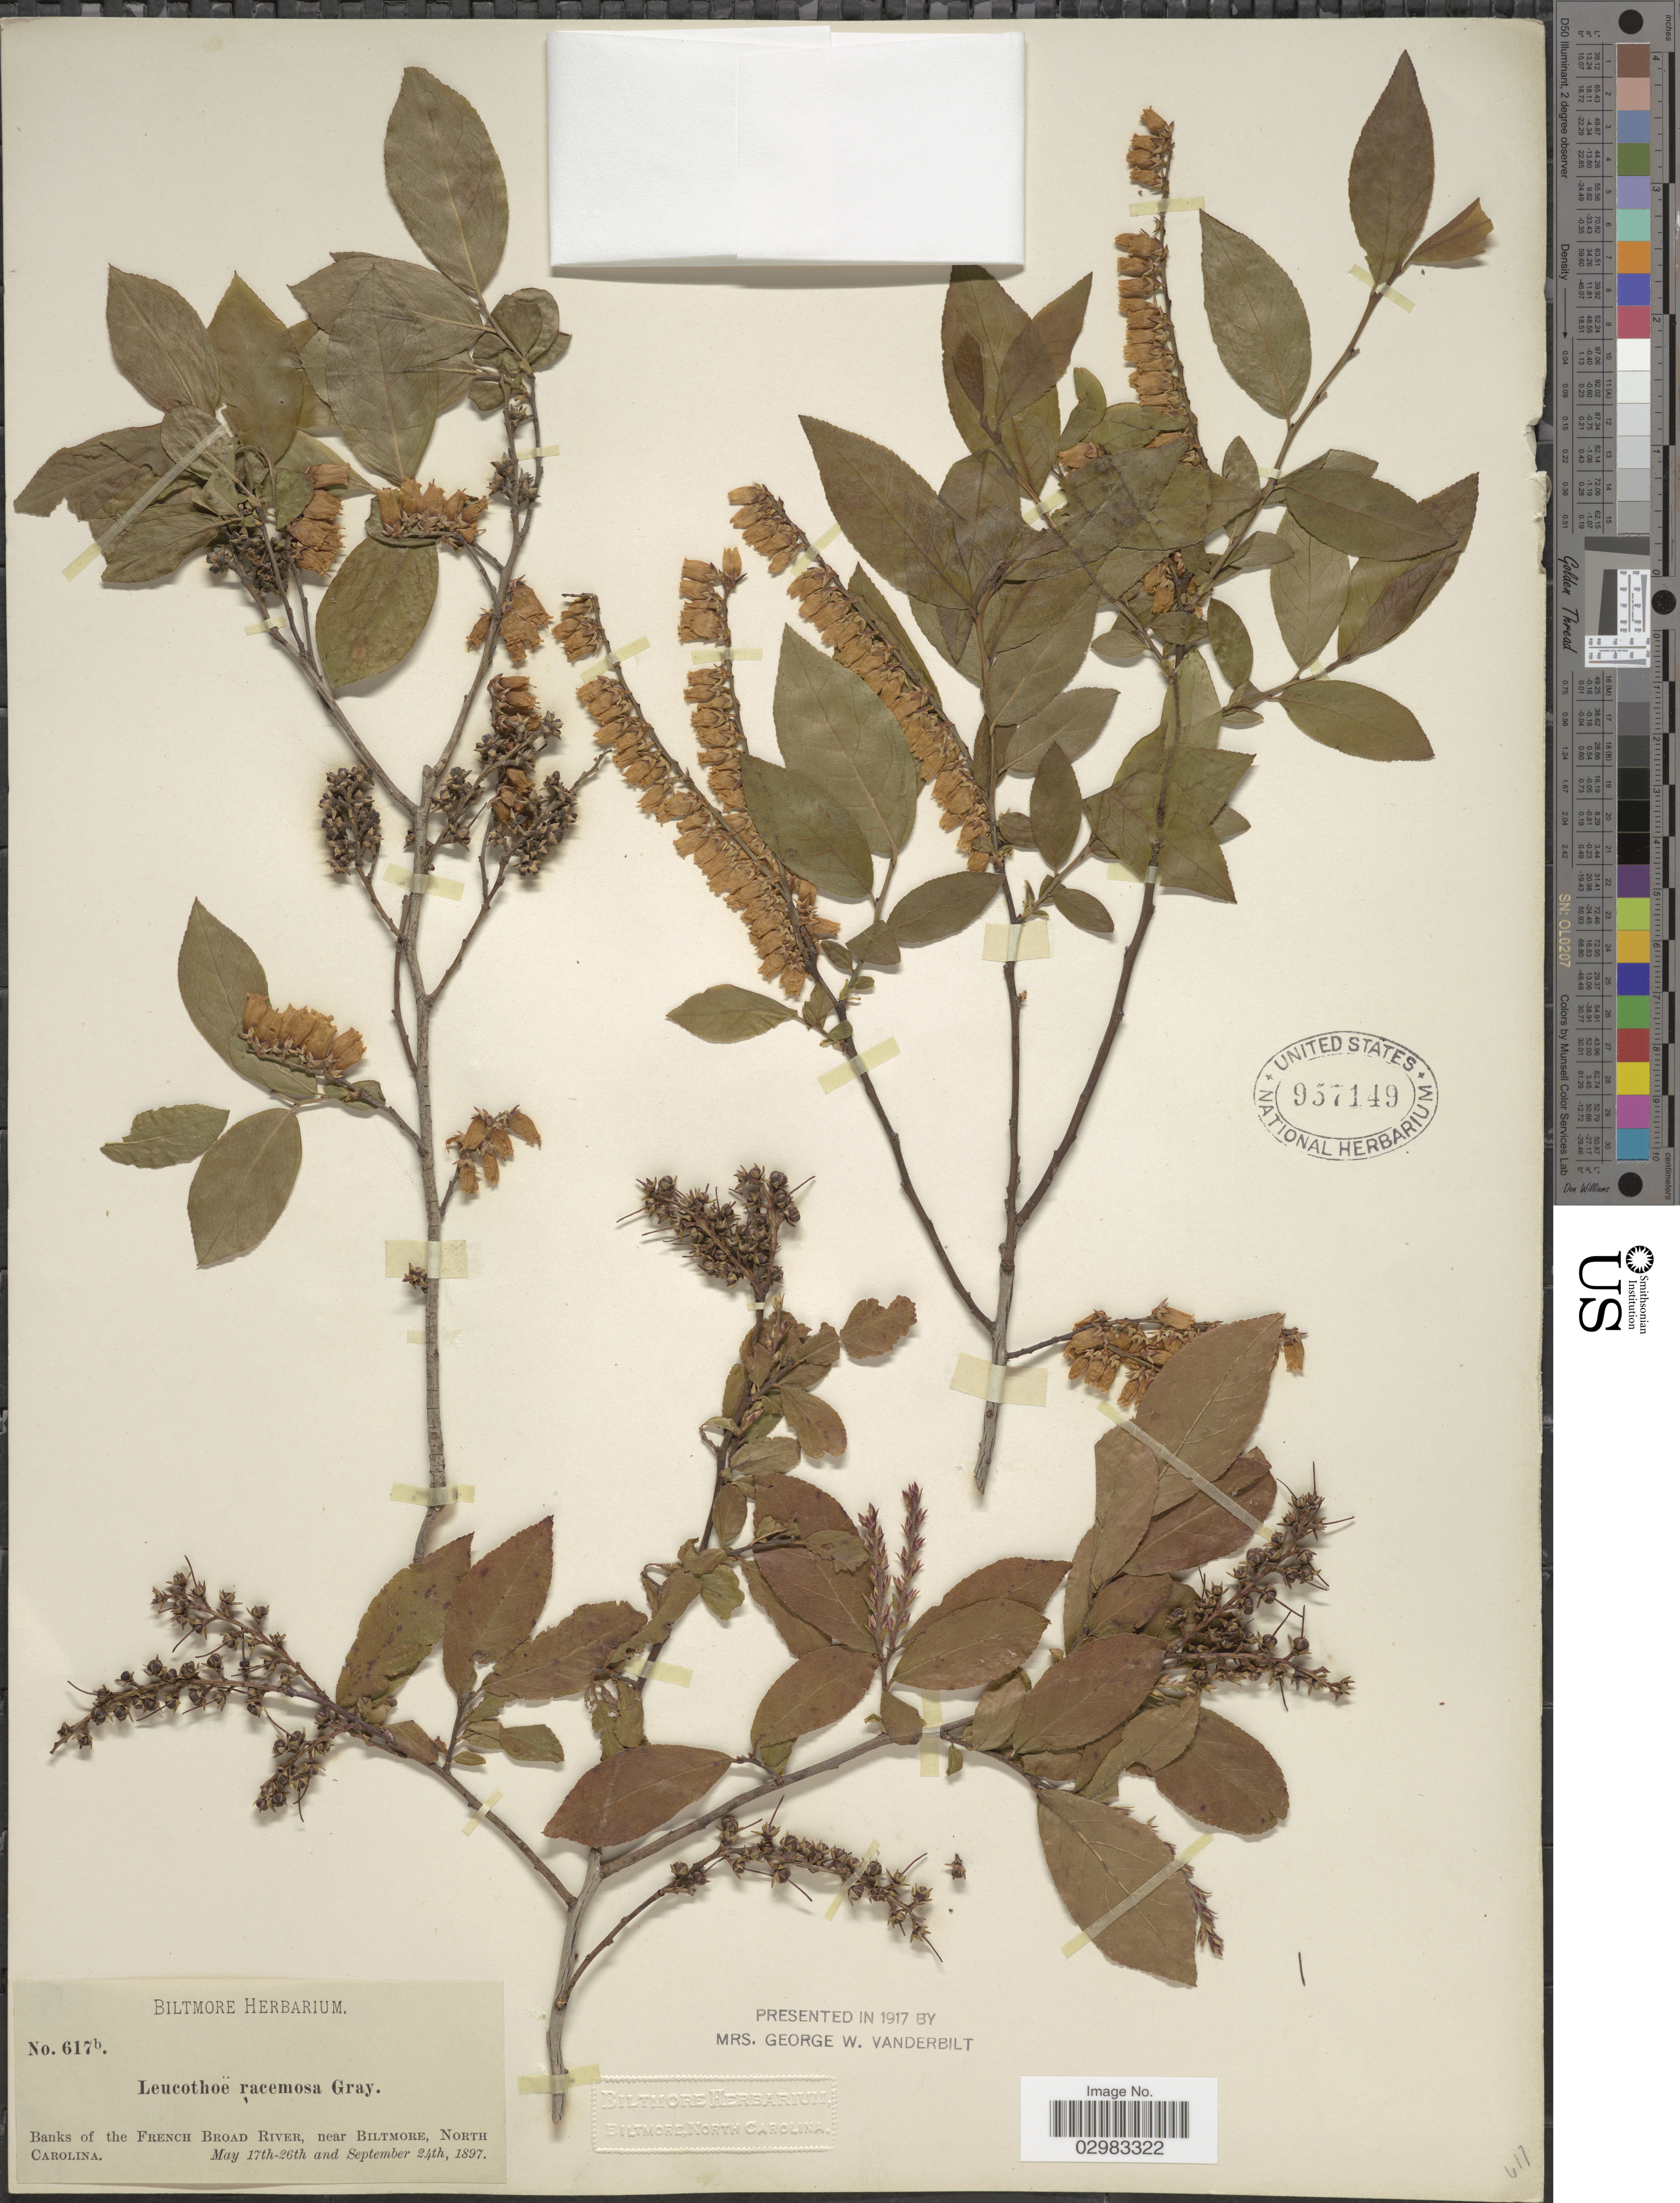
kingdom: Plantae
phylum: Tracheophyta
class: Magnoliopsida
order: Ericales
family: Ericaceae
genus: Leucothoe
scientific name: Leucothoë racemosa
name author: (L.) A. Gray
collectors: ex herb. Biltmore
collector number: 617b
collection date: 1897-05-17/1897-09-24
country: United States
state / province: North Carolina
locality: Banks of the French Broad River, near Biltmore.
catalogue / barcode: US 957149